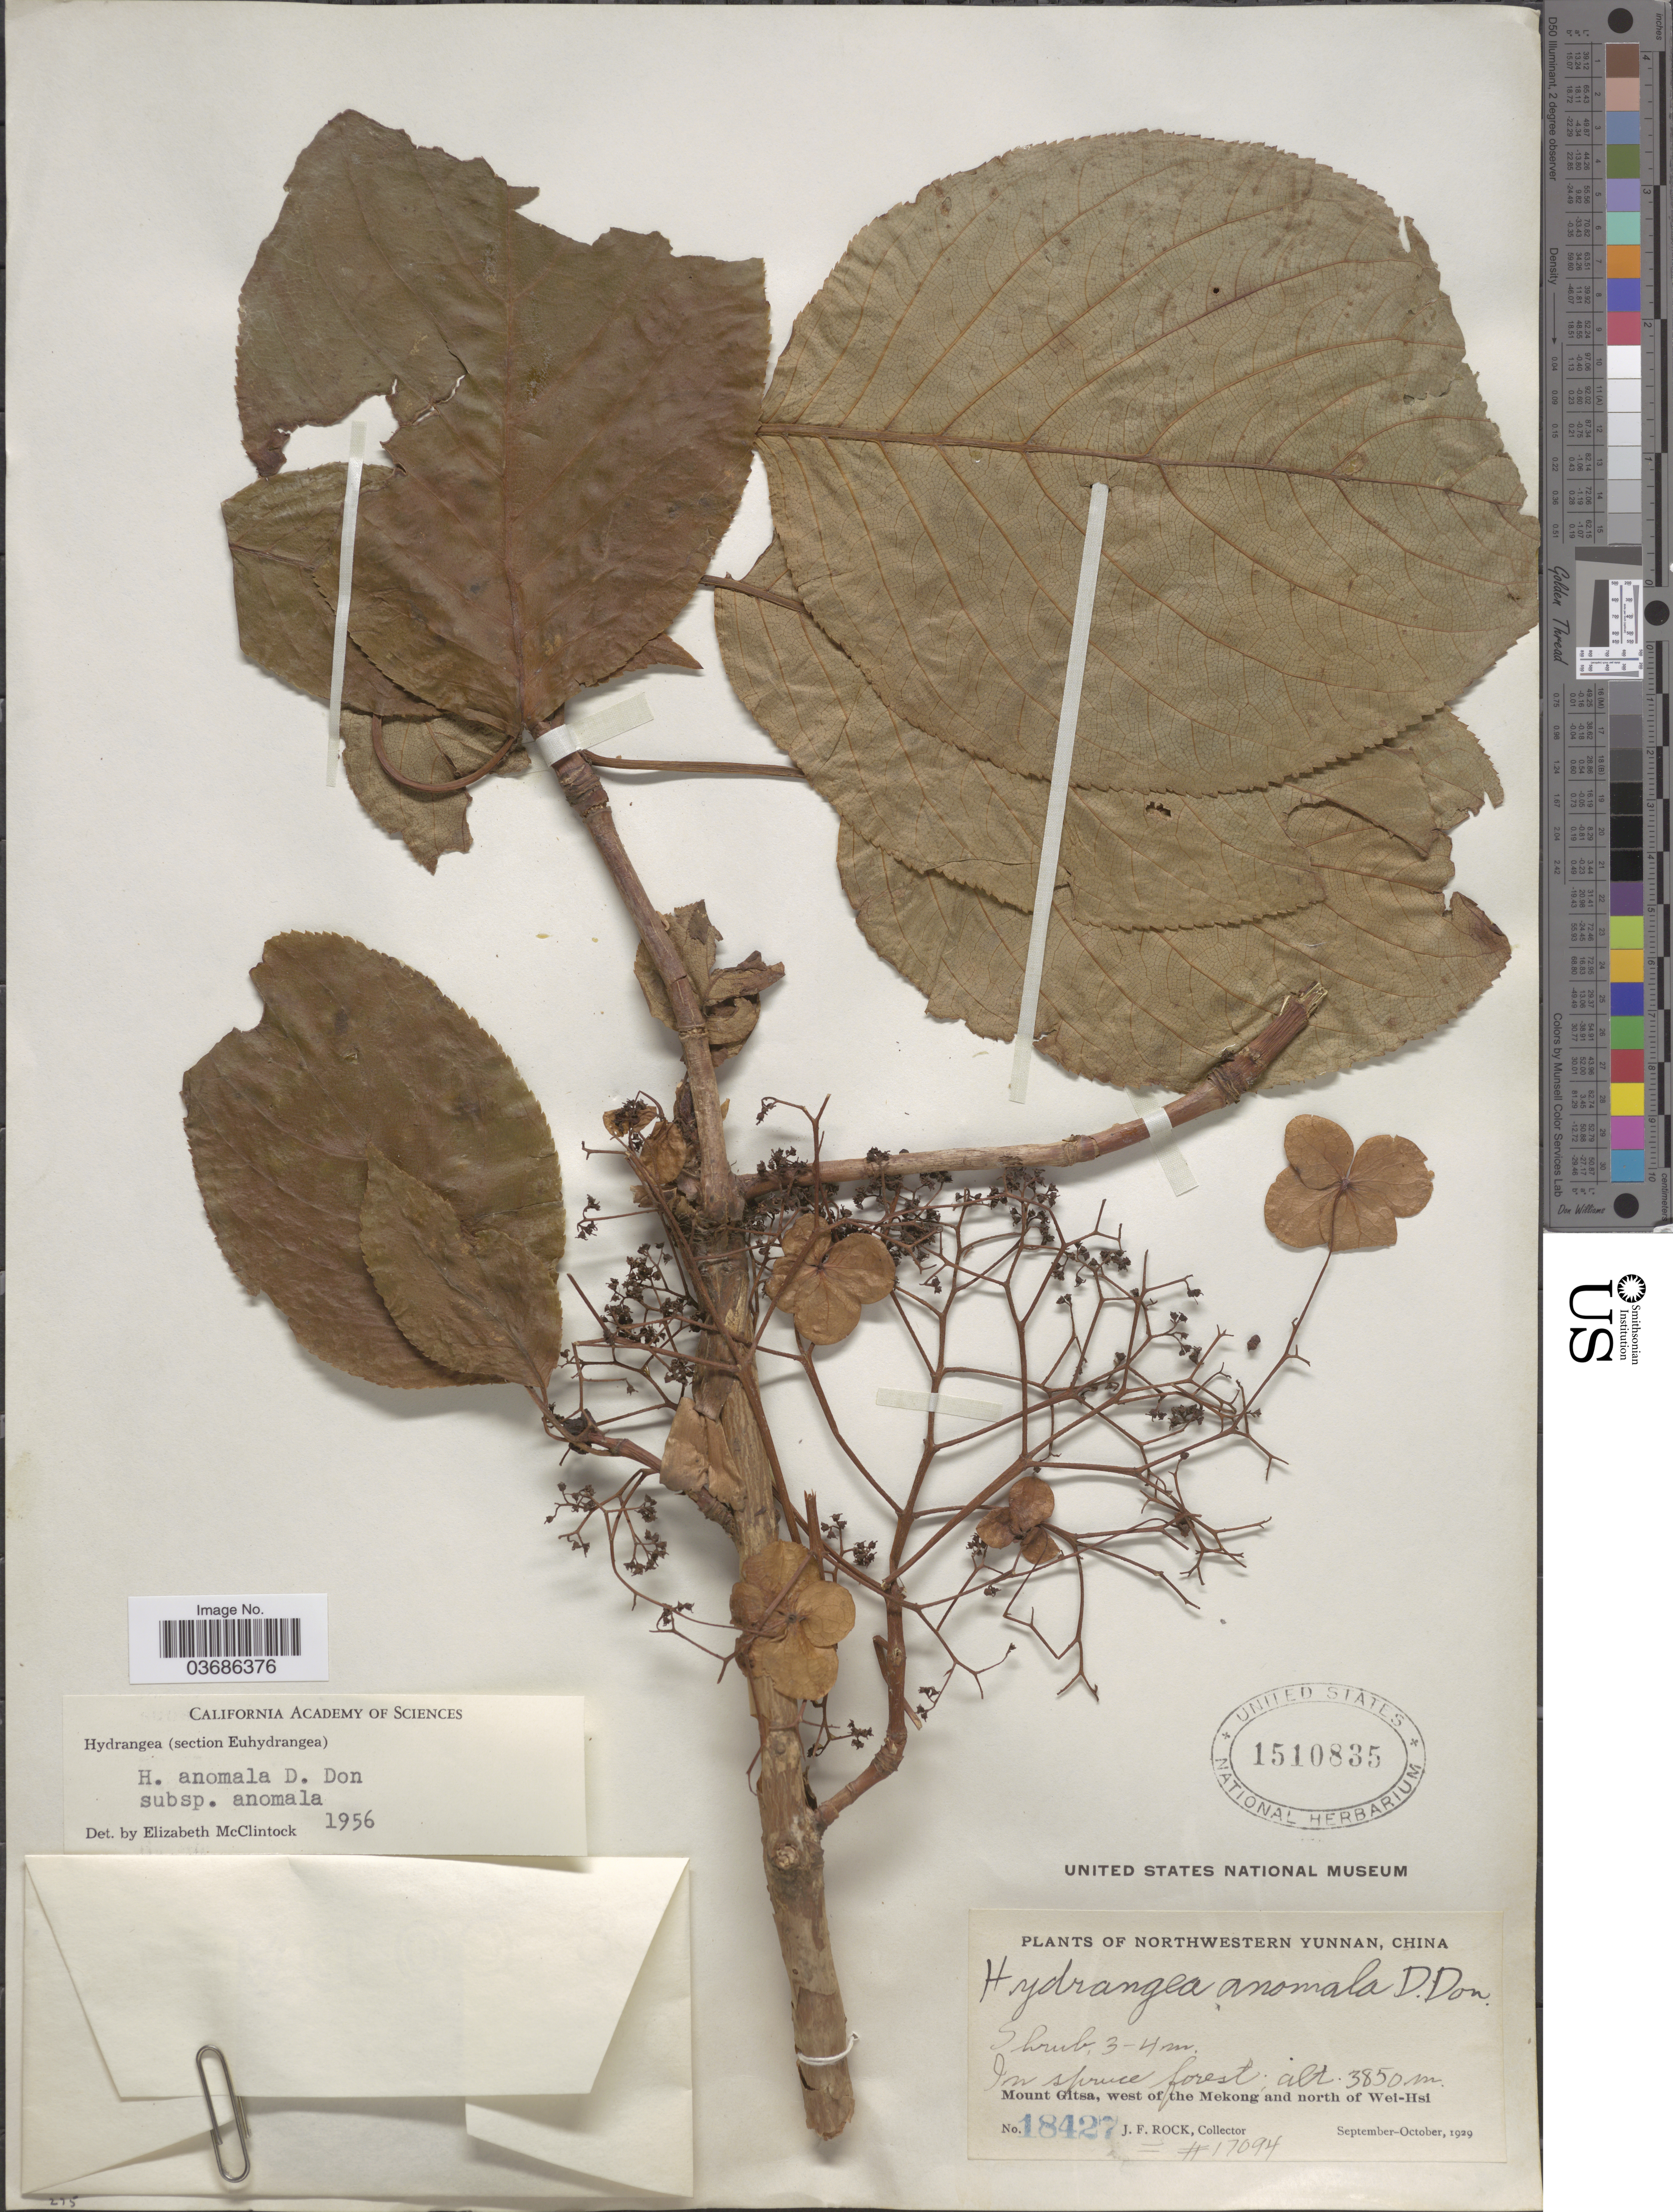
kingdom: Plantae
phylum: Tracheophyta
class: Magnoliopsida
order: Cornales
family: Hydrangeaceae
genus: Hydrangea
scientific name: Hydrangea anomala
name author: D. Don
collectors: J. Rock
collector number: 18427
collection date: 1929-09/1929-10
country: China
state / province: Yunnan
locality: Northwestern Yunnan. In spruce forest. Mount Gitsa, west of the Mekong and north of Wei-Hsi.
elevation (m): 3850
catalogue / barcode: US 1510835